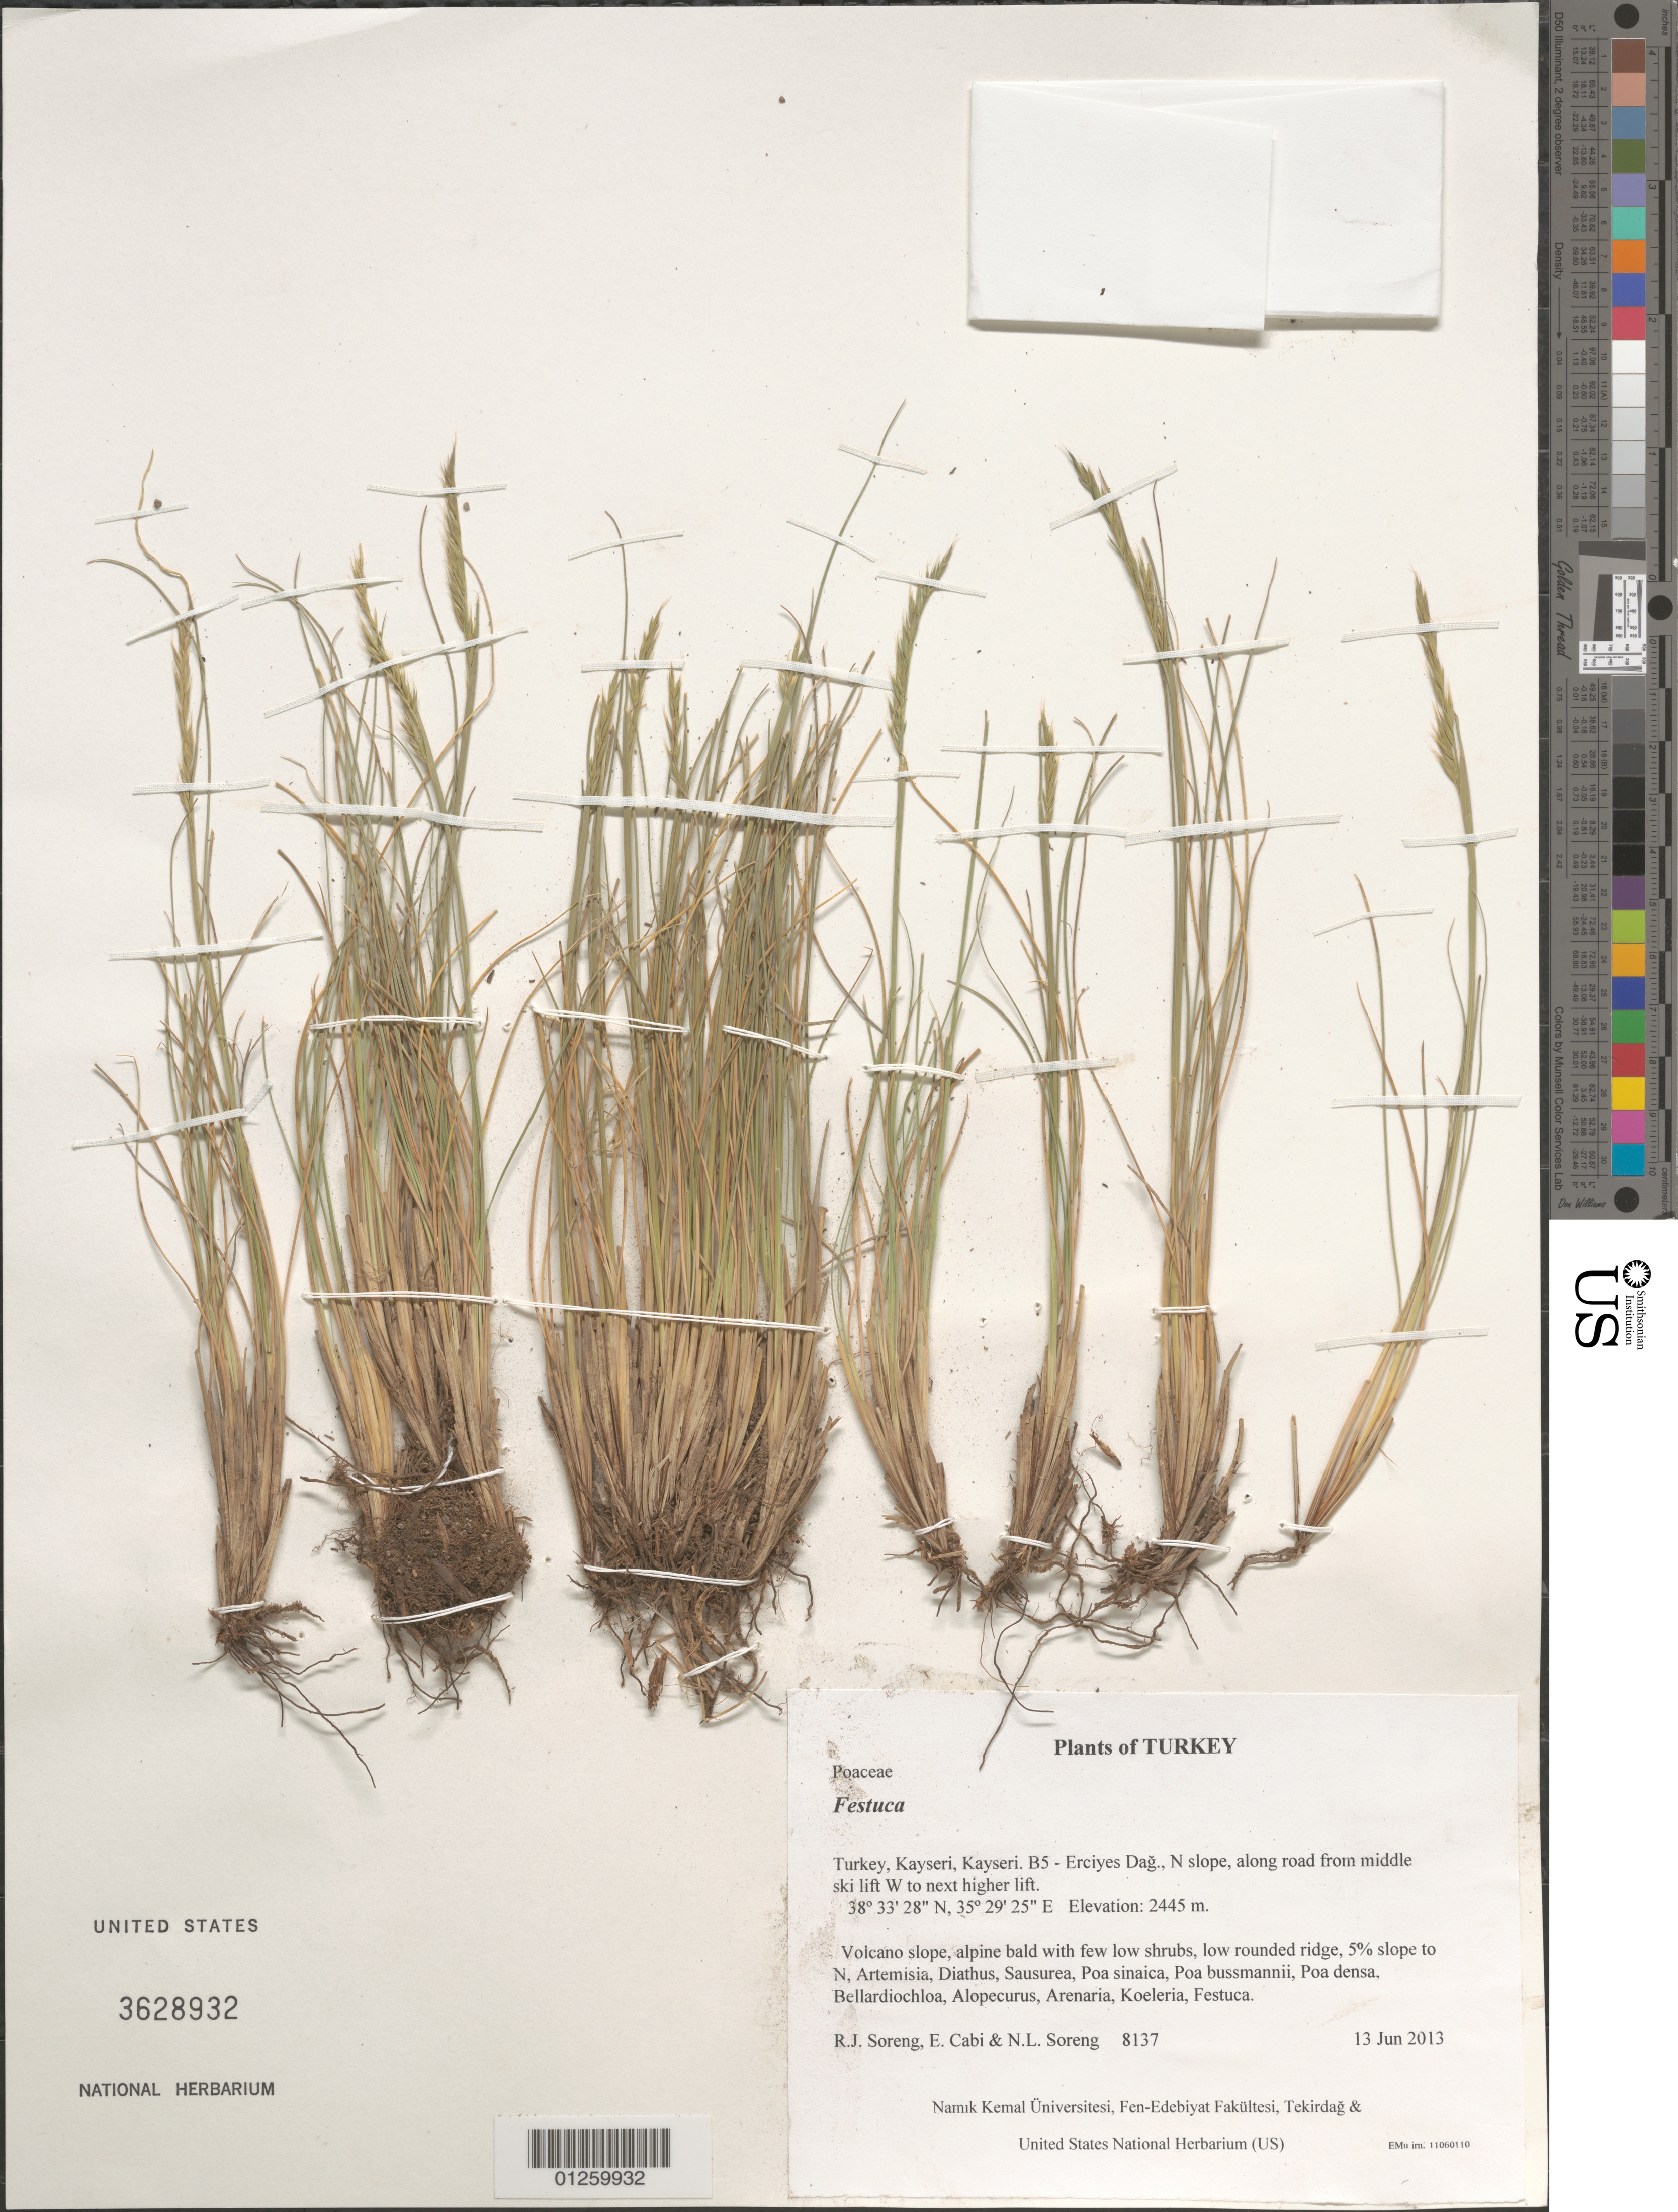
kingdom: Plantae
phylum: Tracheophyta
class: Liliopsida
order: Poales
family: Poaceae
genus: Festuca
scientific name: Festuca sp.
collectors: R. J. Soreng, E. Cabi & N. L. Soreng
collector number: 8137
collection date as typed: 2013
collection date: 2013-06-13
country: Turkey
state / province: Kayseri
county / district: Kayseri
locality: B5 - Erciyes Dag., N slope, along road from middle ski lift W to next higher lift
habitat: Volcano slope, alpine bald with few low shrubs, low rounded ridge, 5% slope to N,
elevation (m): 2445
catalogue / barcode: US 3628932